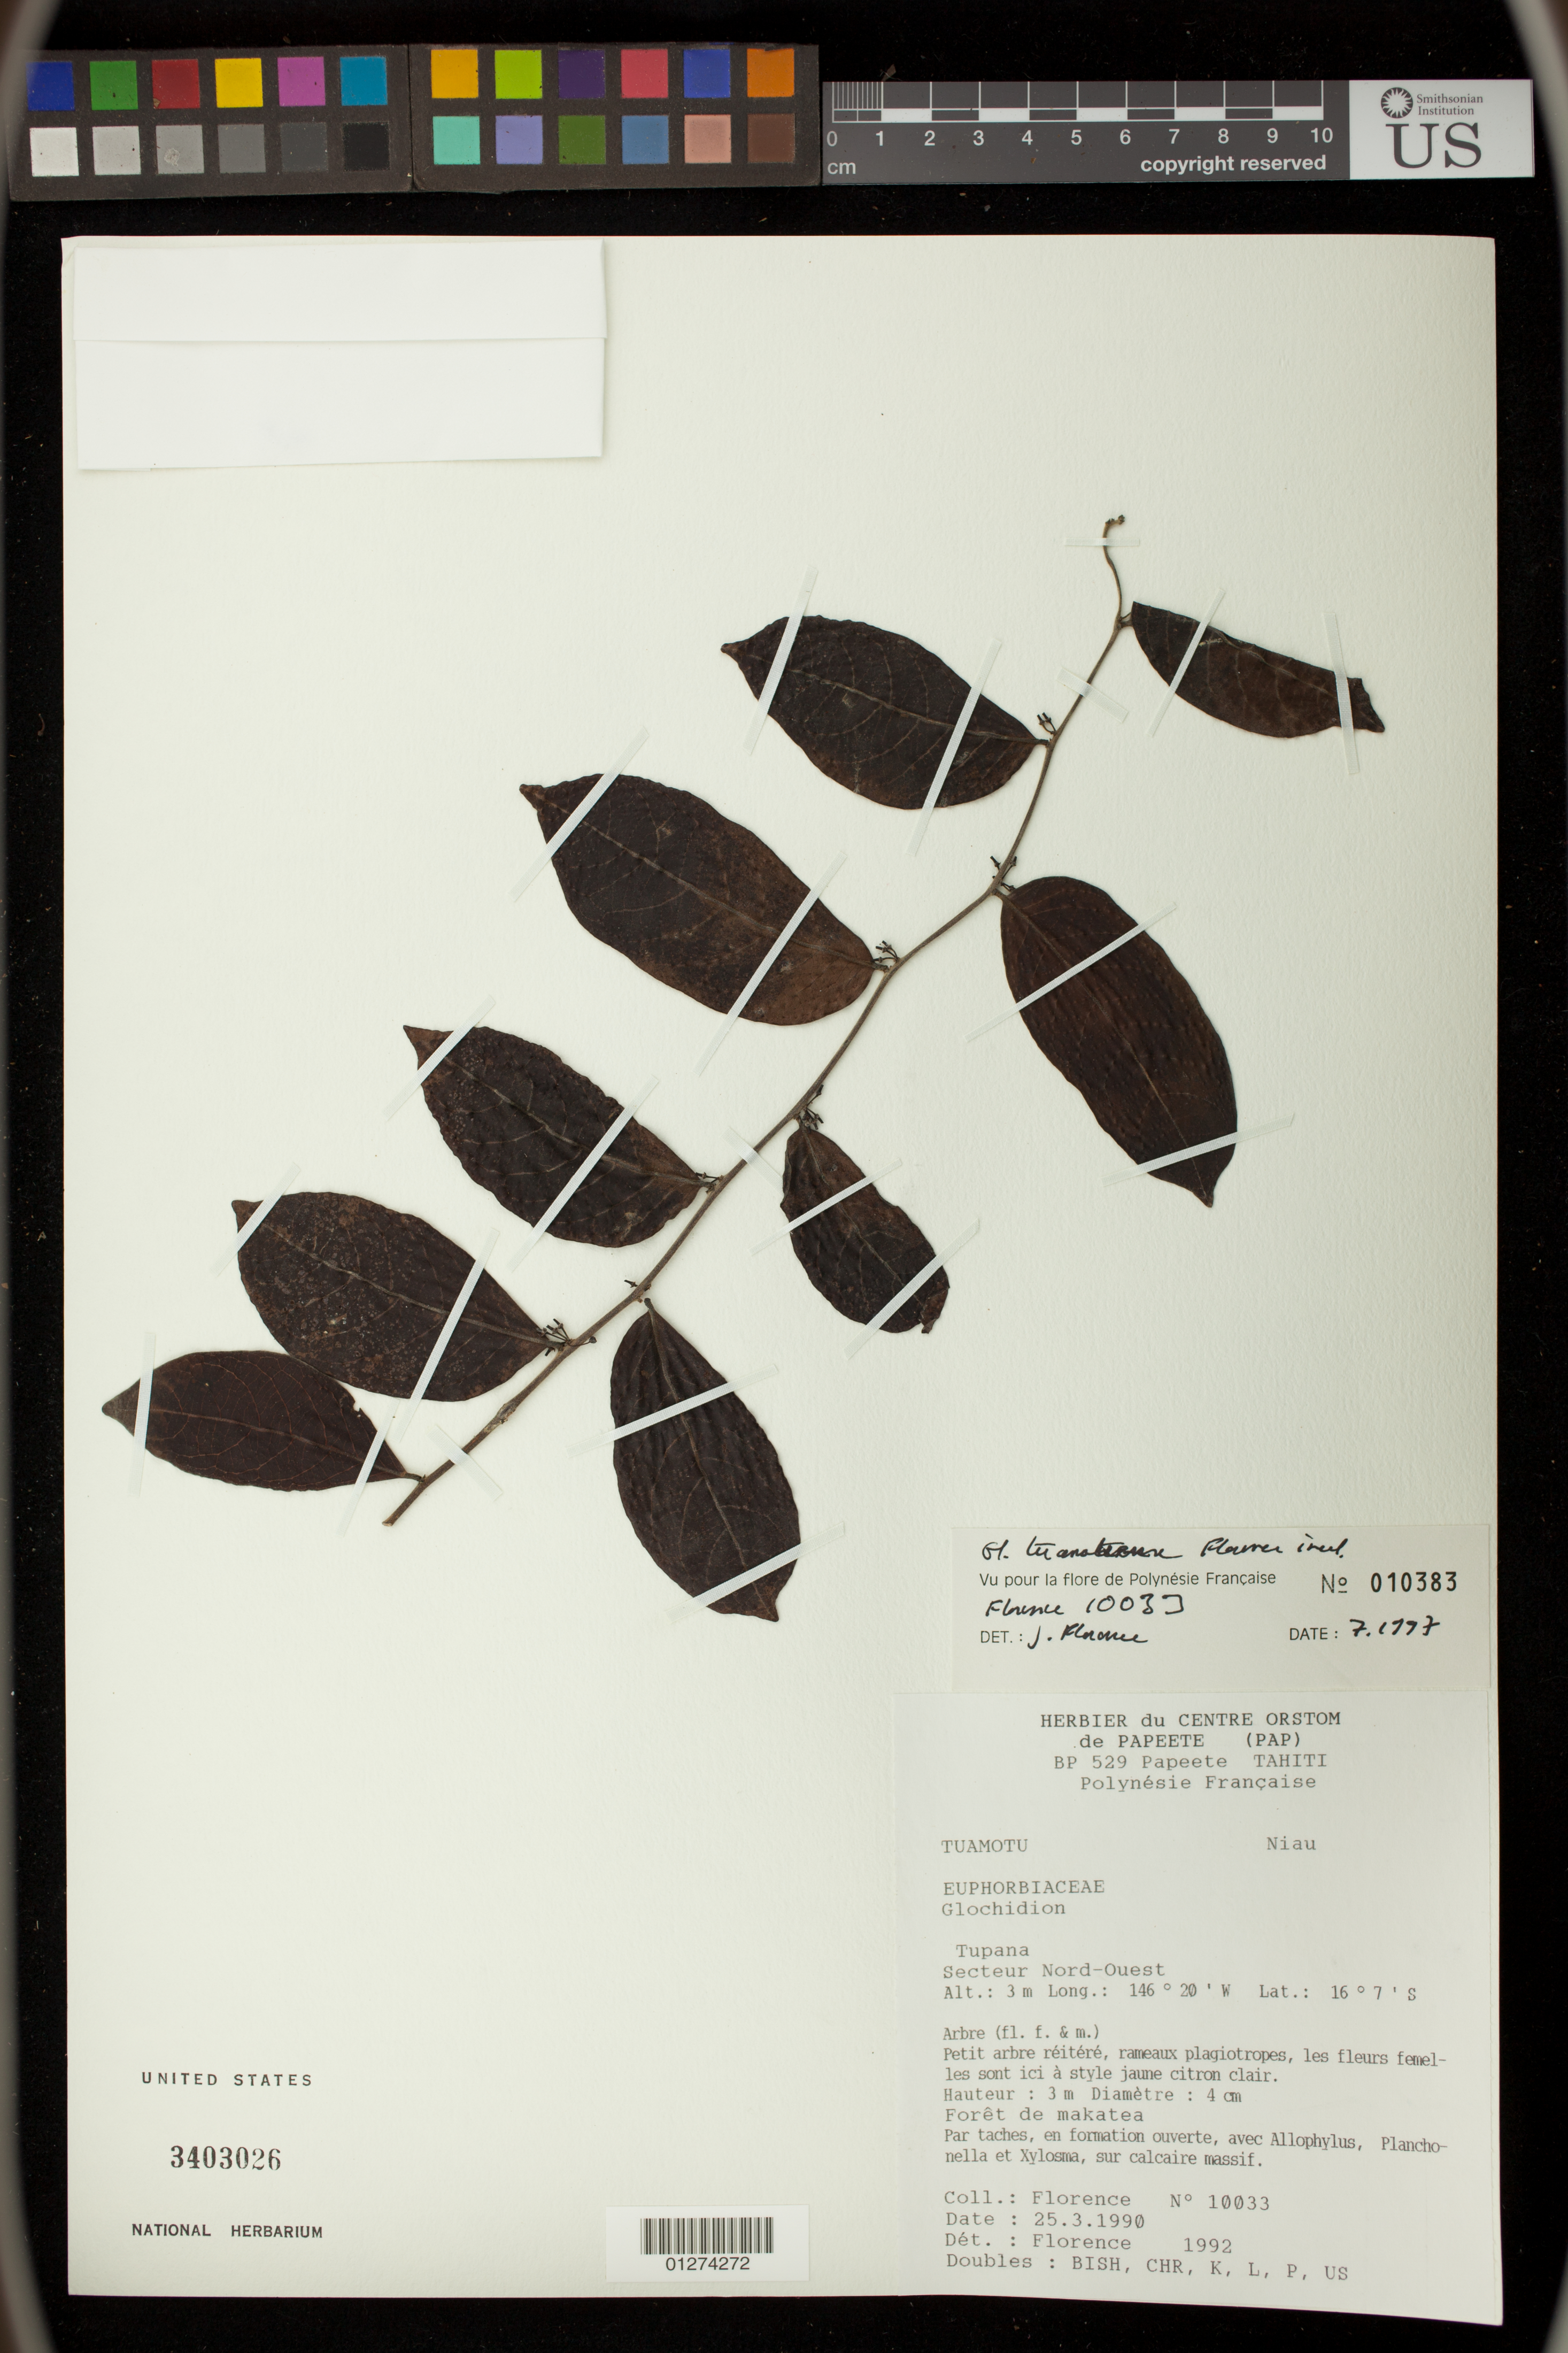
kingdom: Plantae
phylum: Tracheophyta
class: Magnoliopsida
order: Malpighiales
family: Phyllanthaceae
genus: Phyllanthus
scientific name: Phyllanthus tuamotuensis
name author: (J. Florence) W.L. Wagner & Lorence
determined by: Wagner, W. L., (BOT), Smithsonian Institution - National Museum of Natural History (UNITED STATES)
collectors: -. Florence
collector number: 10033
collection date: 1990-03-25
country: French Polynesia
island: Niau Atoll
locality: Tuamotu. Niau. Tupana. Secteur Nord-Ouest.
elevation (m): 3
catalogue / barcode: US 3403026